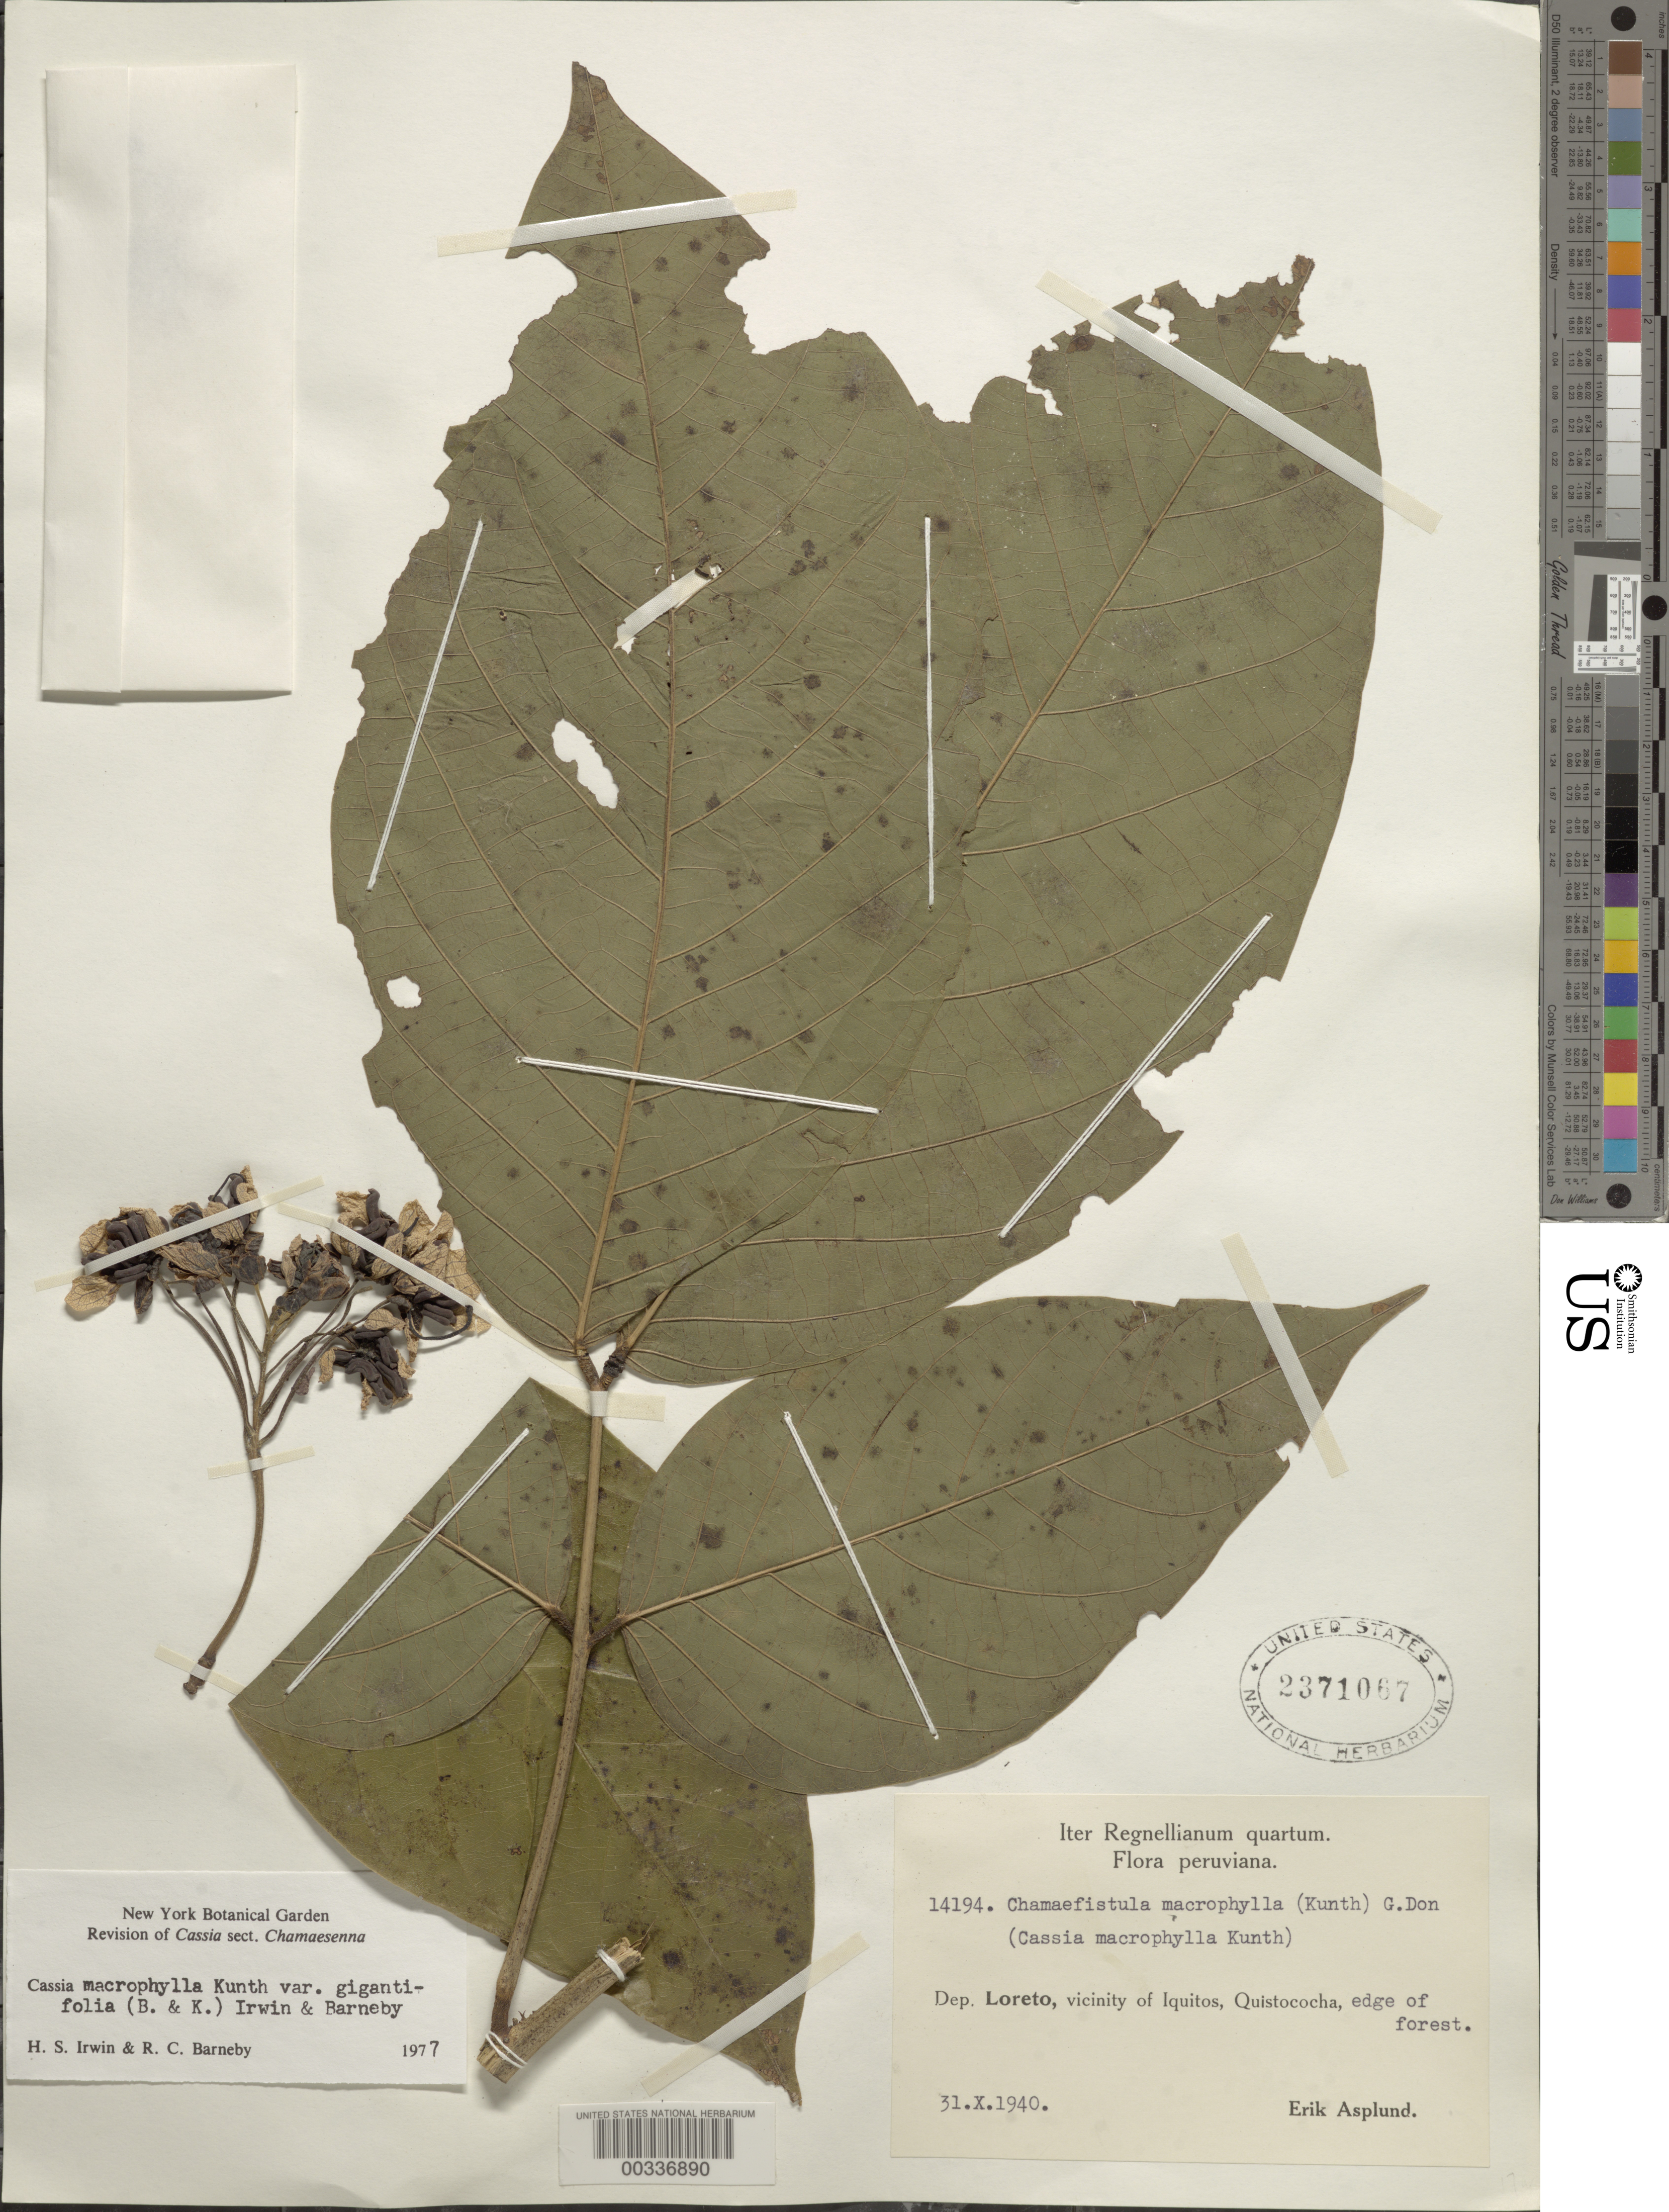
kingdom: Plantae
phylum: Tracheophyta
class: Magnoliopsida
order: Fabales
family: Fabaceae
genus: Senna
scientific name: Senna macrophylla var. gigantifolia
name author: (Britton & Killip) H.S. Irwin & Barneby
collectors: E. Asplund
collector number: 14194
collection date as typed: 31 Oct 1940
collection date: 1940-10-31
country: Peru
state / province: Loreto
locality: Vicinity of iquitos, quistococha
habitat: Edge of forest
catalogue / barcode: US 2371067